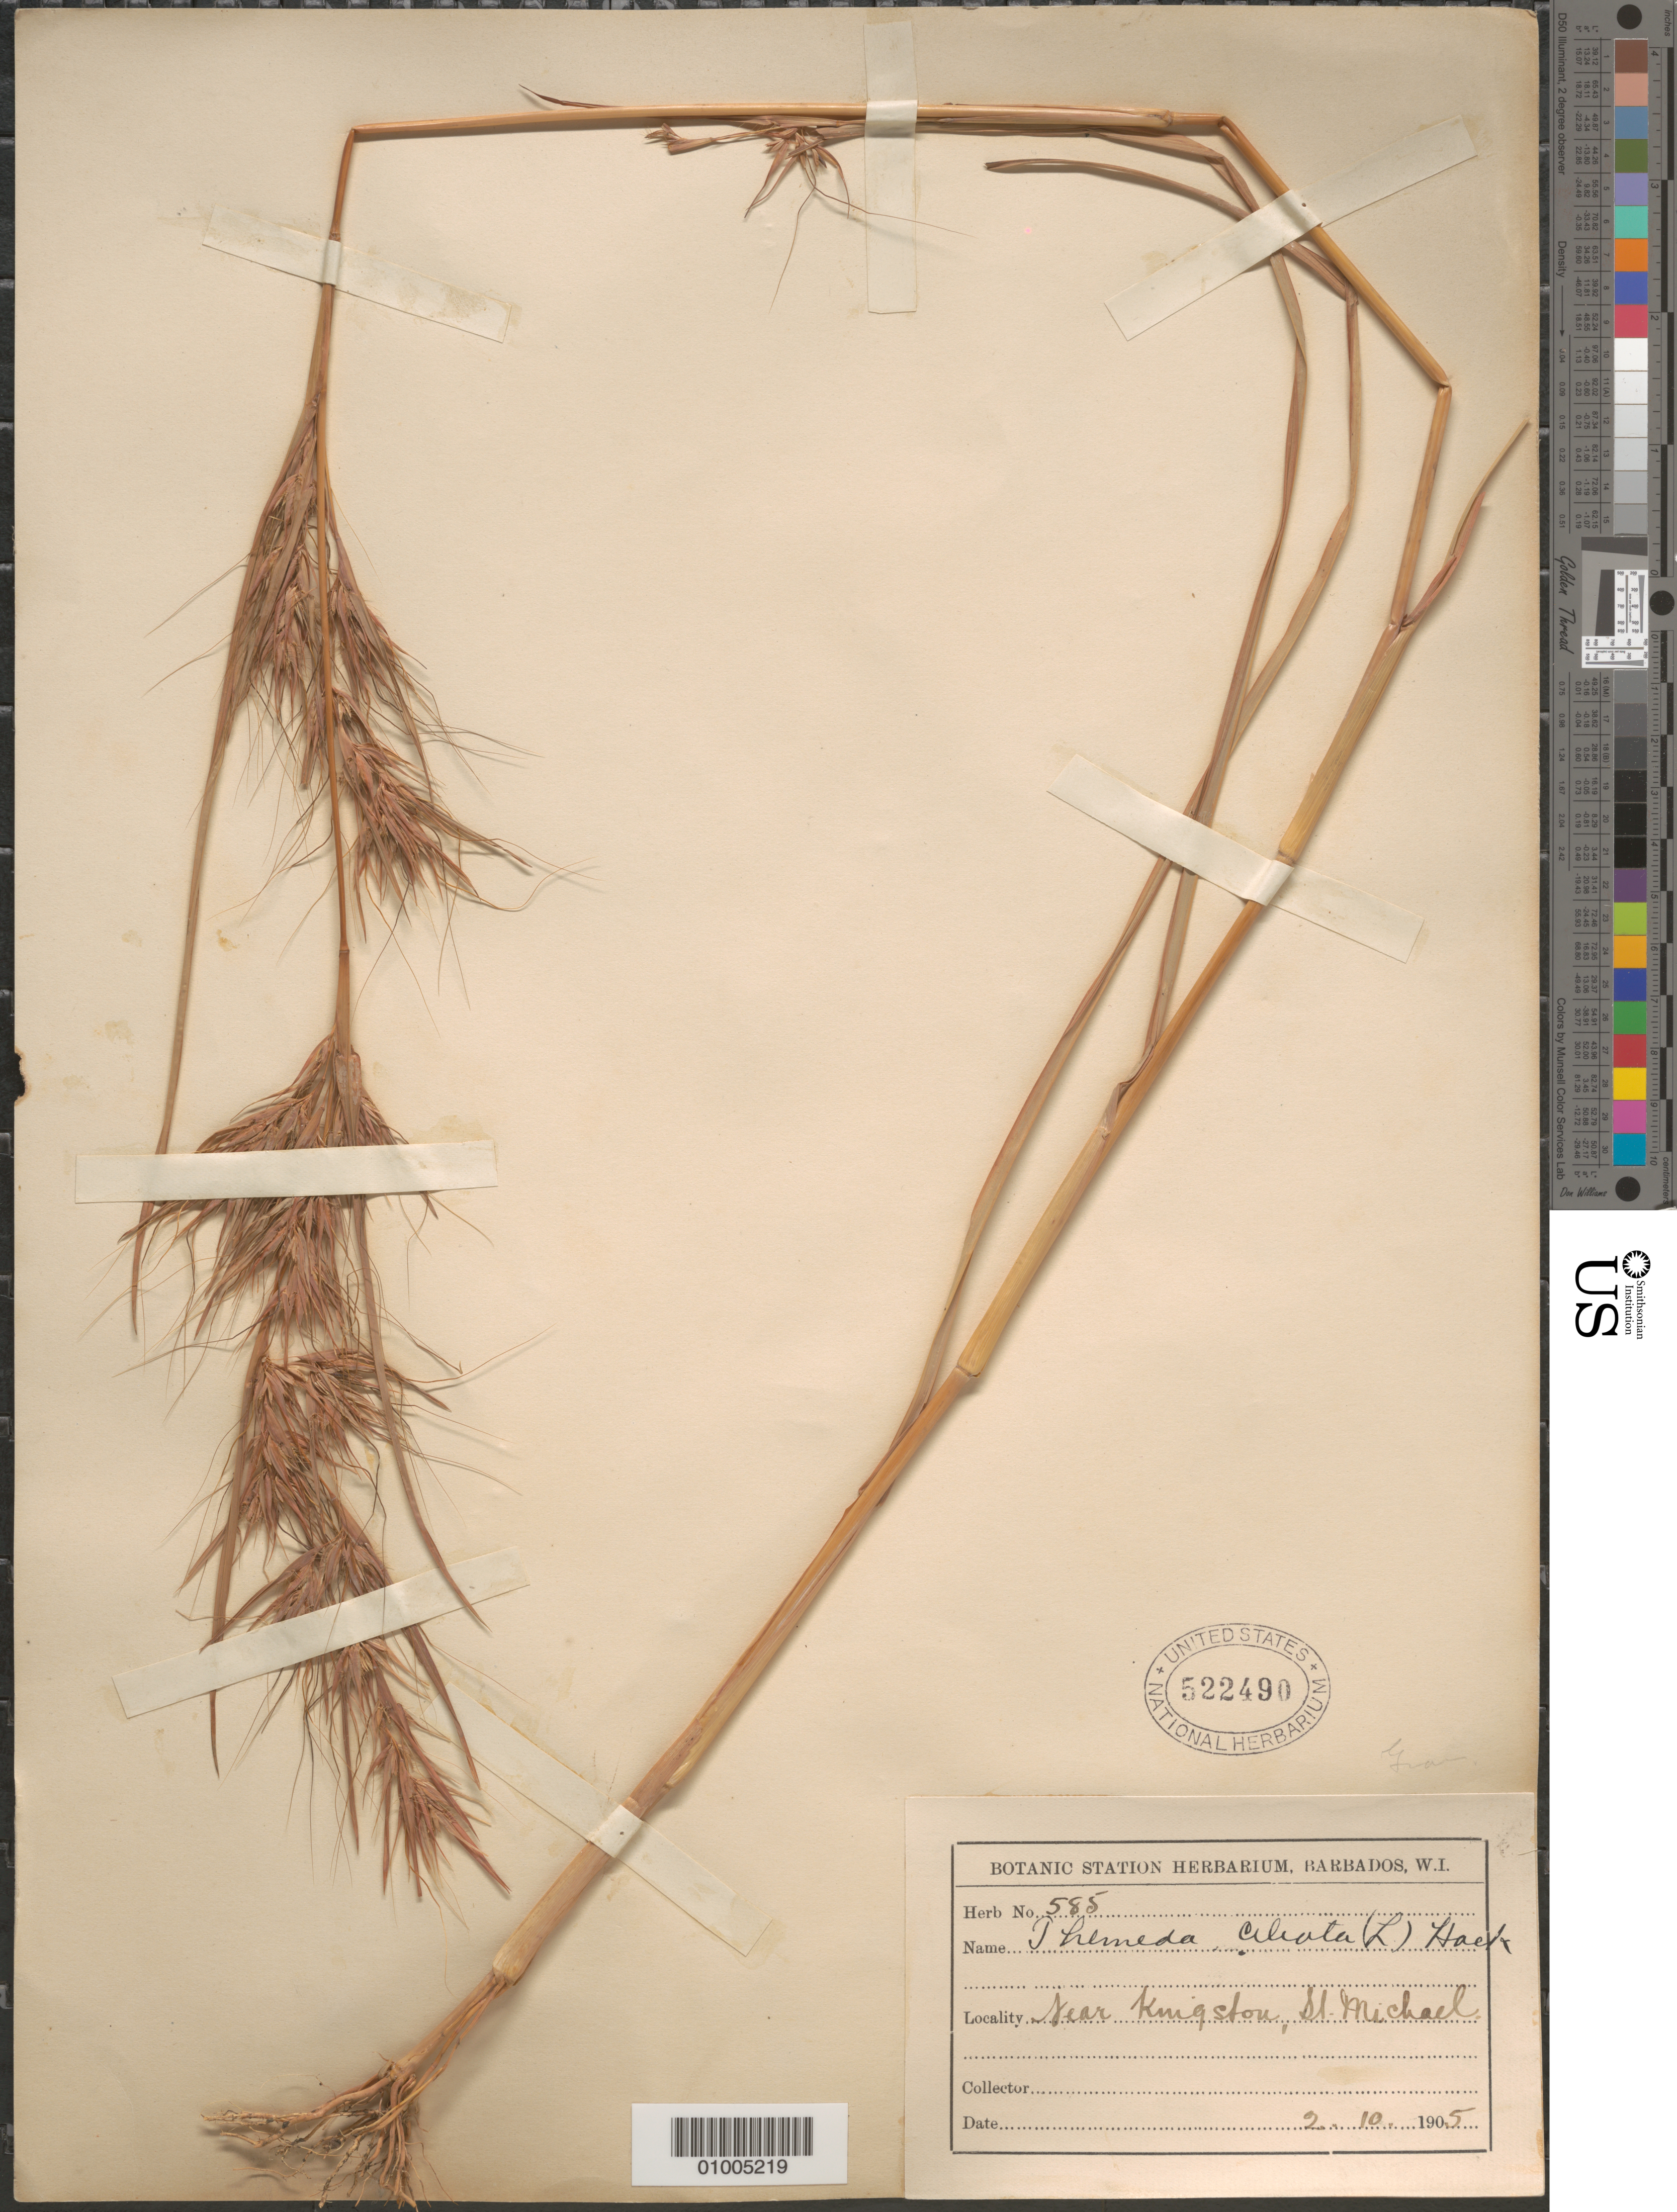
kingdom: Plantae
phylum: Tracheophyta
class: Liliopsida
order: Poales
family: Poaceae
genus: Themeda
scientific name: Themeda quadrivalvis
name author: (L.) Kuntze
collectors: ex herb. Bot. Sta. Barbados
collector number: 585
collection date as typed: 02 Oct 1905 or 10 Feb 1905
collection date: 1905-02-10 or 1905-10-02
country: Barbados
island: Barbados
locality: near Kingston, St. Michel.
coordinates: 0 N, 0 E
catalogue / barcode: US 522490